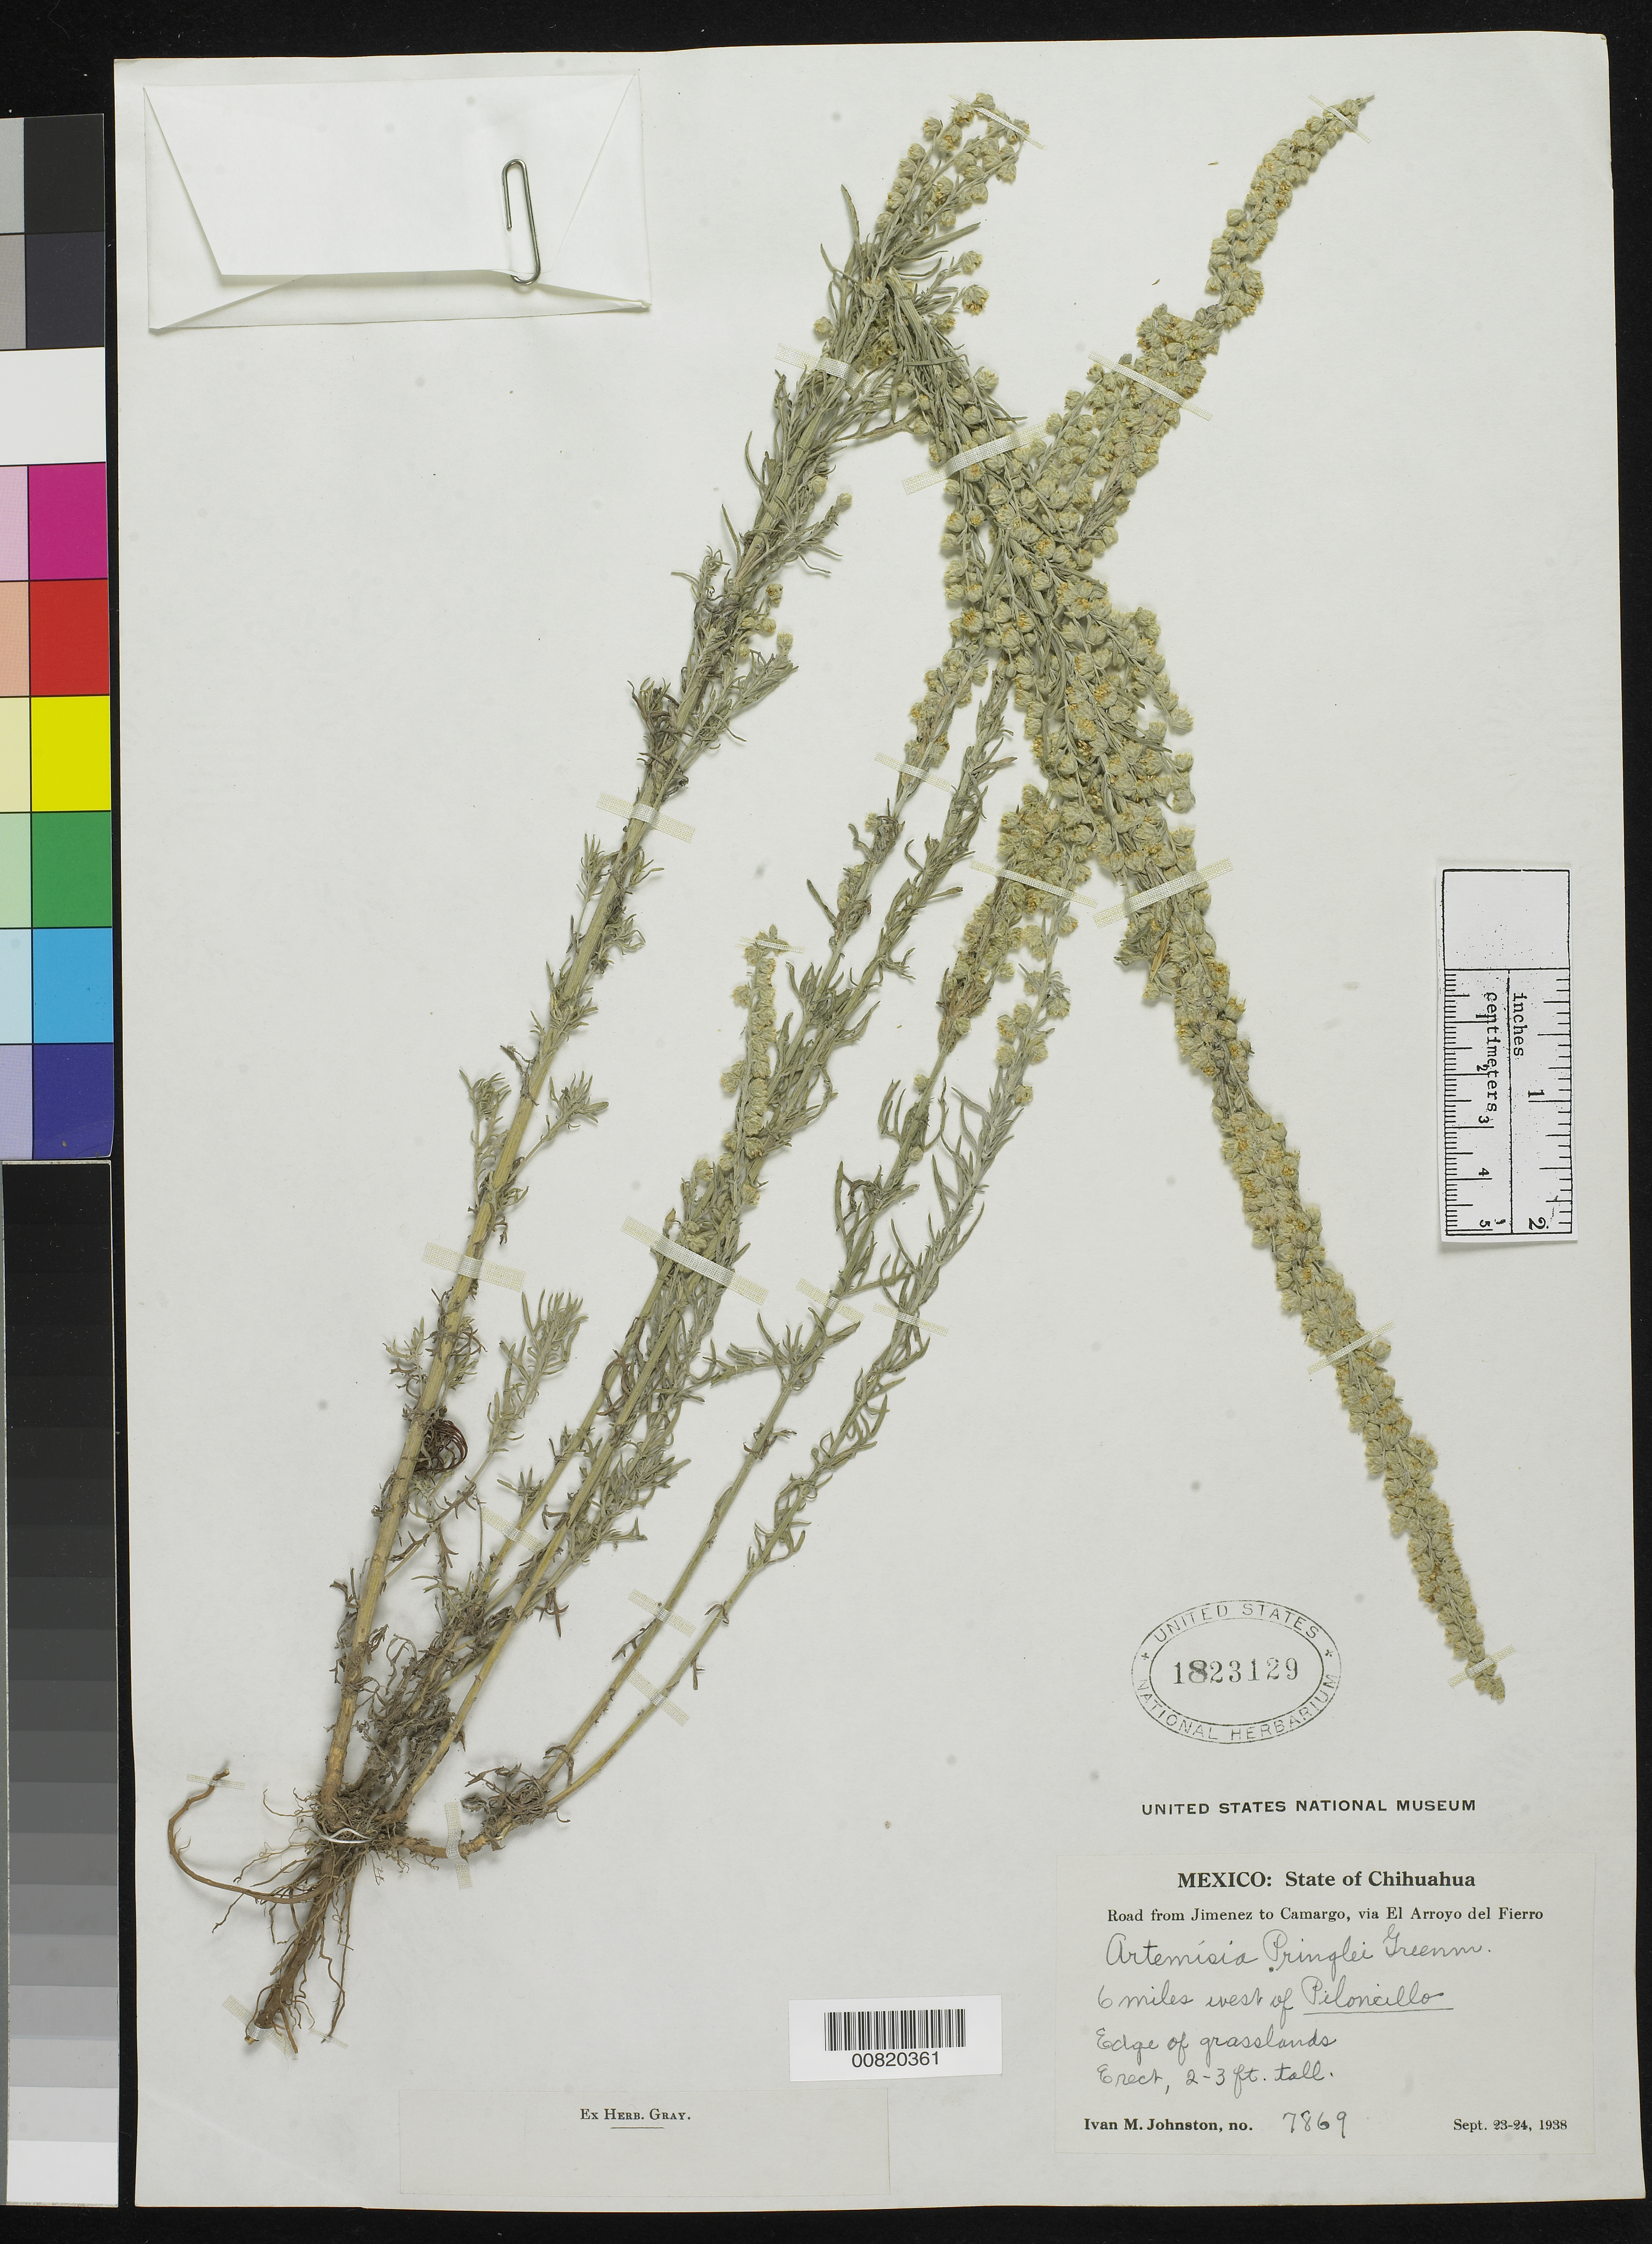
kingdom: Plantae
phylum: Tracheophyta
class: Magnoliopsida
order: Asterales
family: Asteraceae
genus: Artemisia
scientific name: Artemisia pringlei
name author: Greenm.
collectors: I.M. Johnston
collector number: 7869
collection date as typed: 23 Sep 1938 to 24 Sep 1938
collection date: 1938-09-23/1938-09-24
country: Mexico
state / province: Chihuahua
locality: Road from Jimenez to Camargo, via El Arroyo del Fierro, 6 miles west of Piloncillo.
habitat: Edge of grasslands.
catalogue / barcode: US 1823129